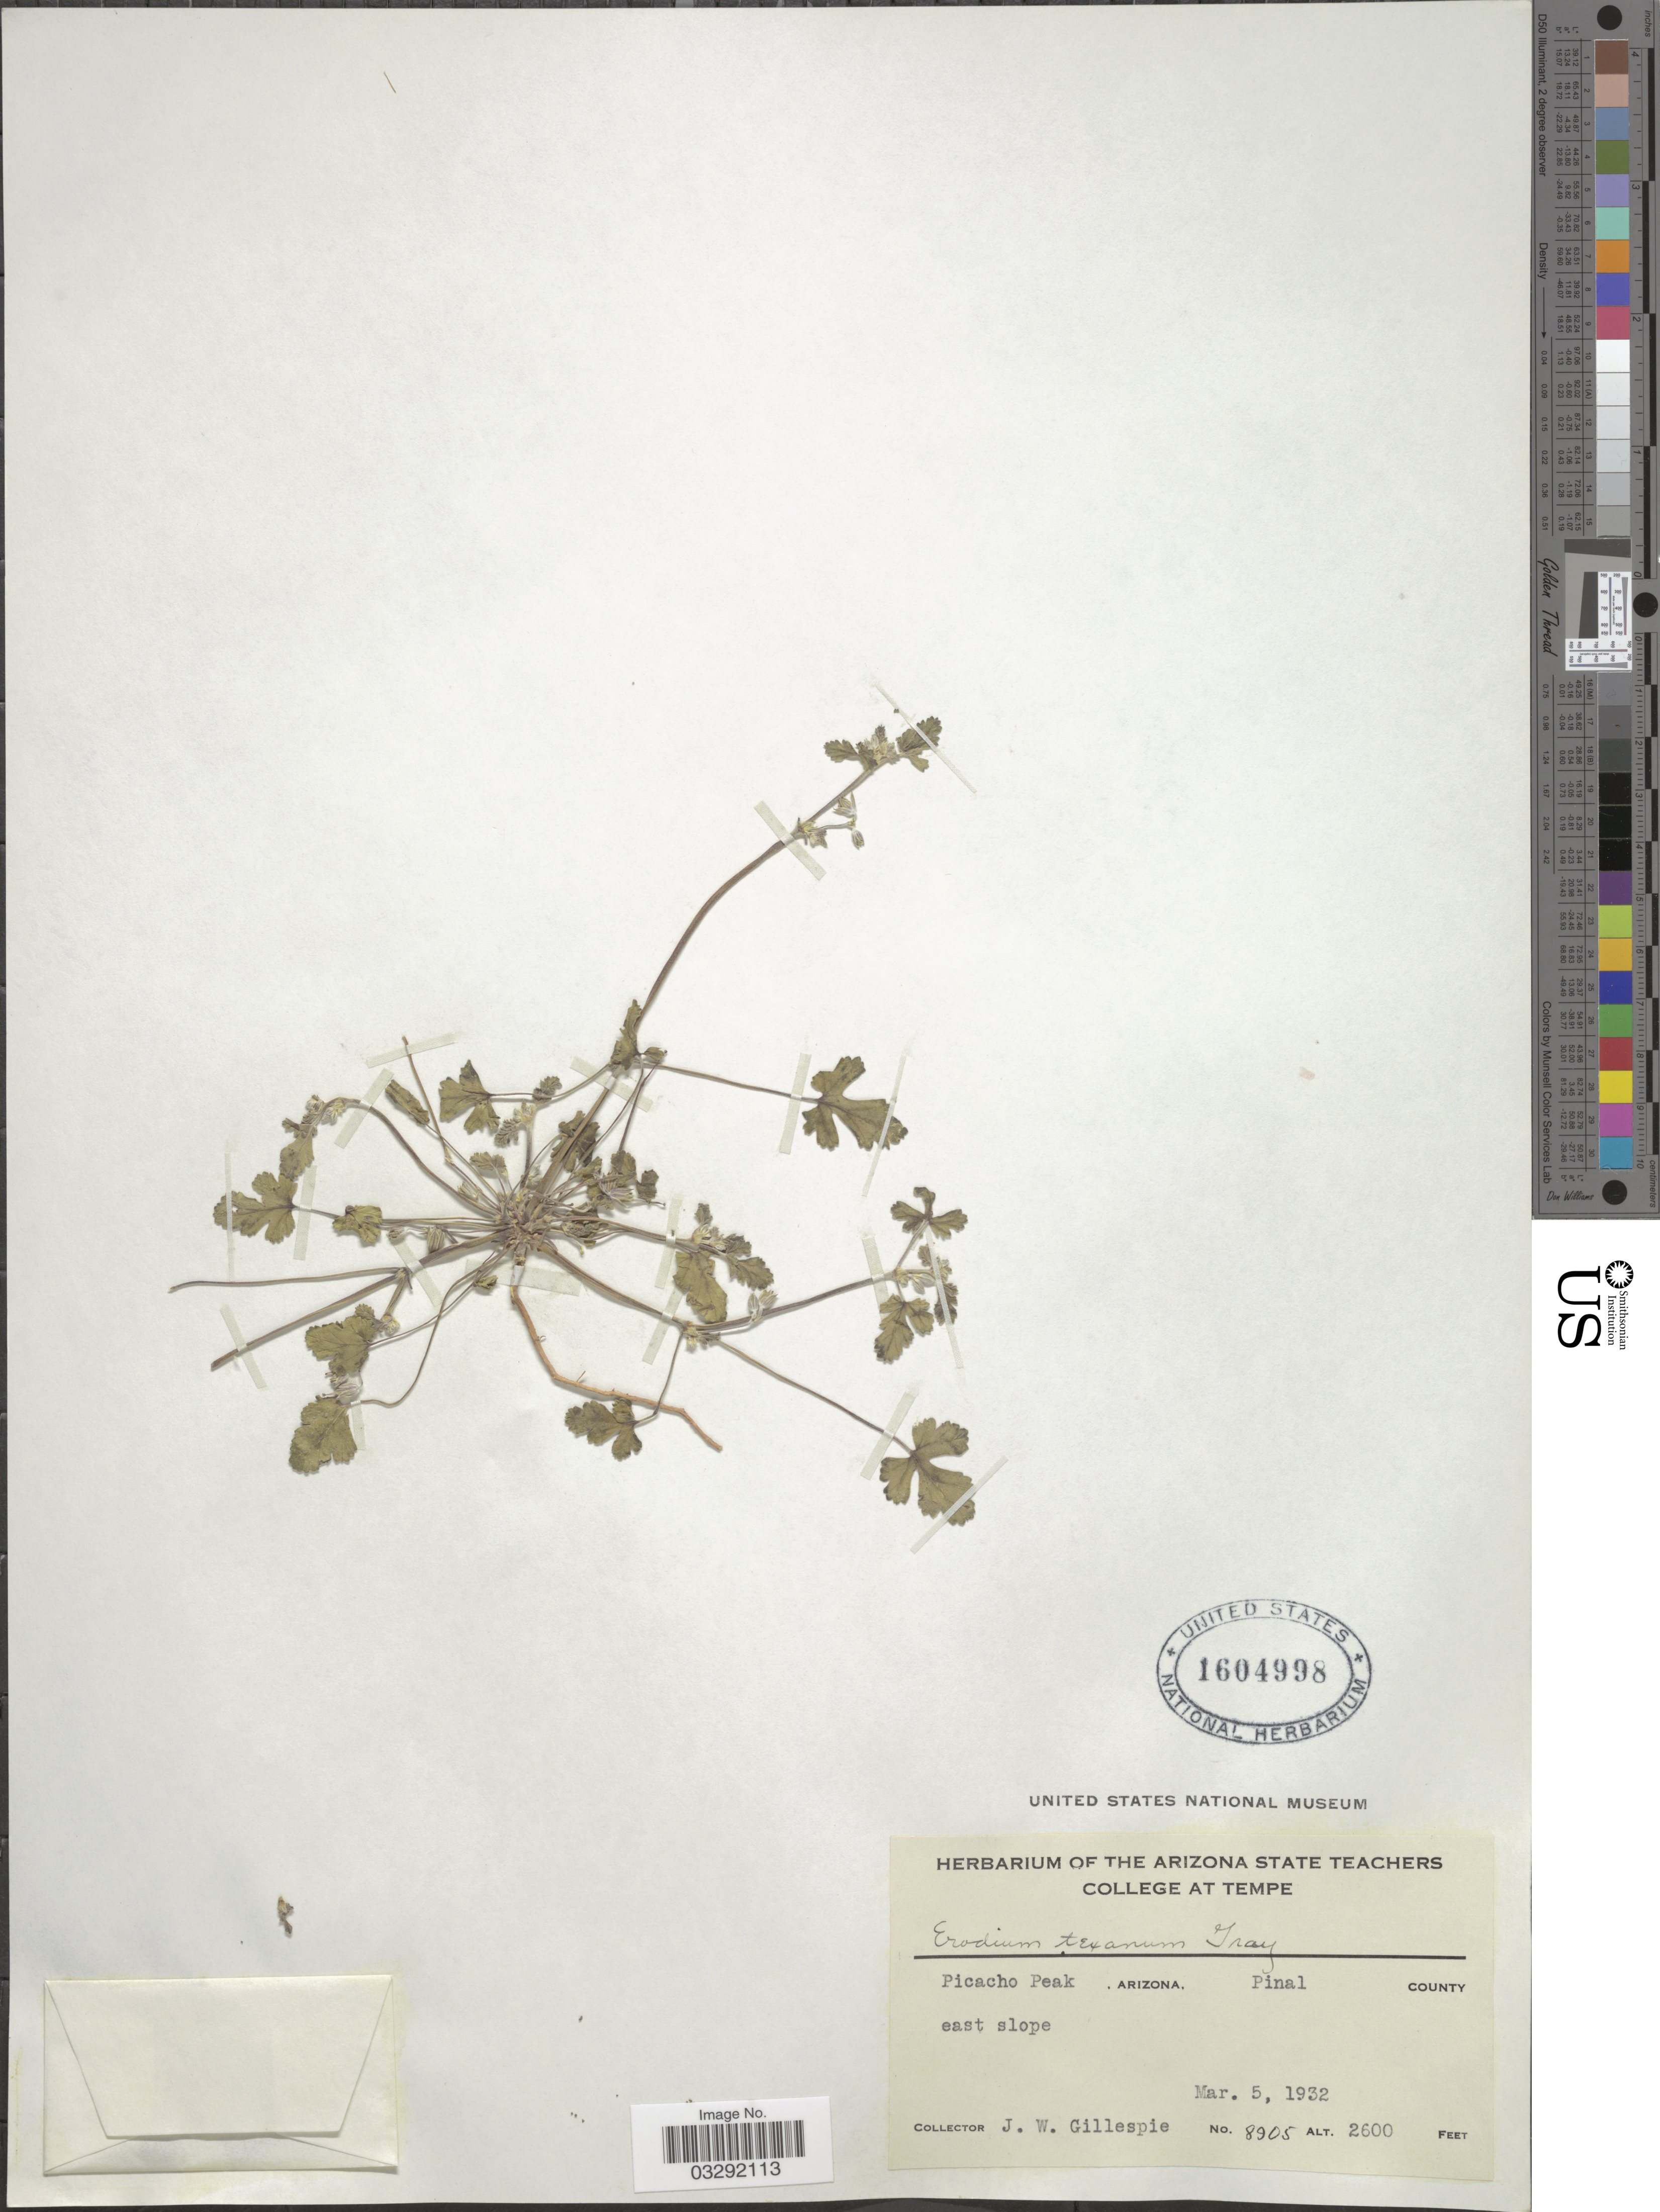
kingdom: Plantae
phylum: Tracheophyta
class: Magnoliopsida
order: Geraniales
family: Geraniaceae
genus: Erodium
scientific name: Erodium texanum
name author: A. Gray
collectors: J. W. Gillespie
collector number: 8905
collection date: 1932-03-05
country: United States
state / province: Arizona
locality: Picacho Peak, Arizona, Pinal County east slope.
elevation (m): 792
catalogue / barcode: US 1604998